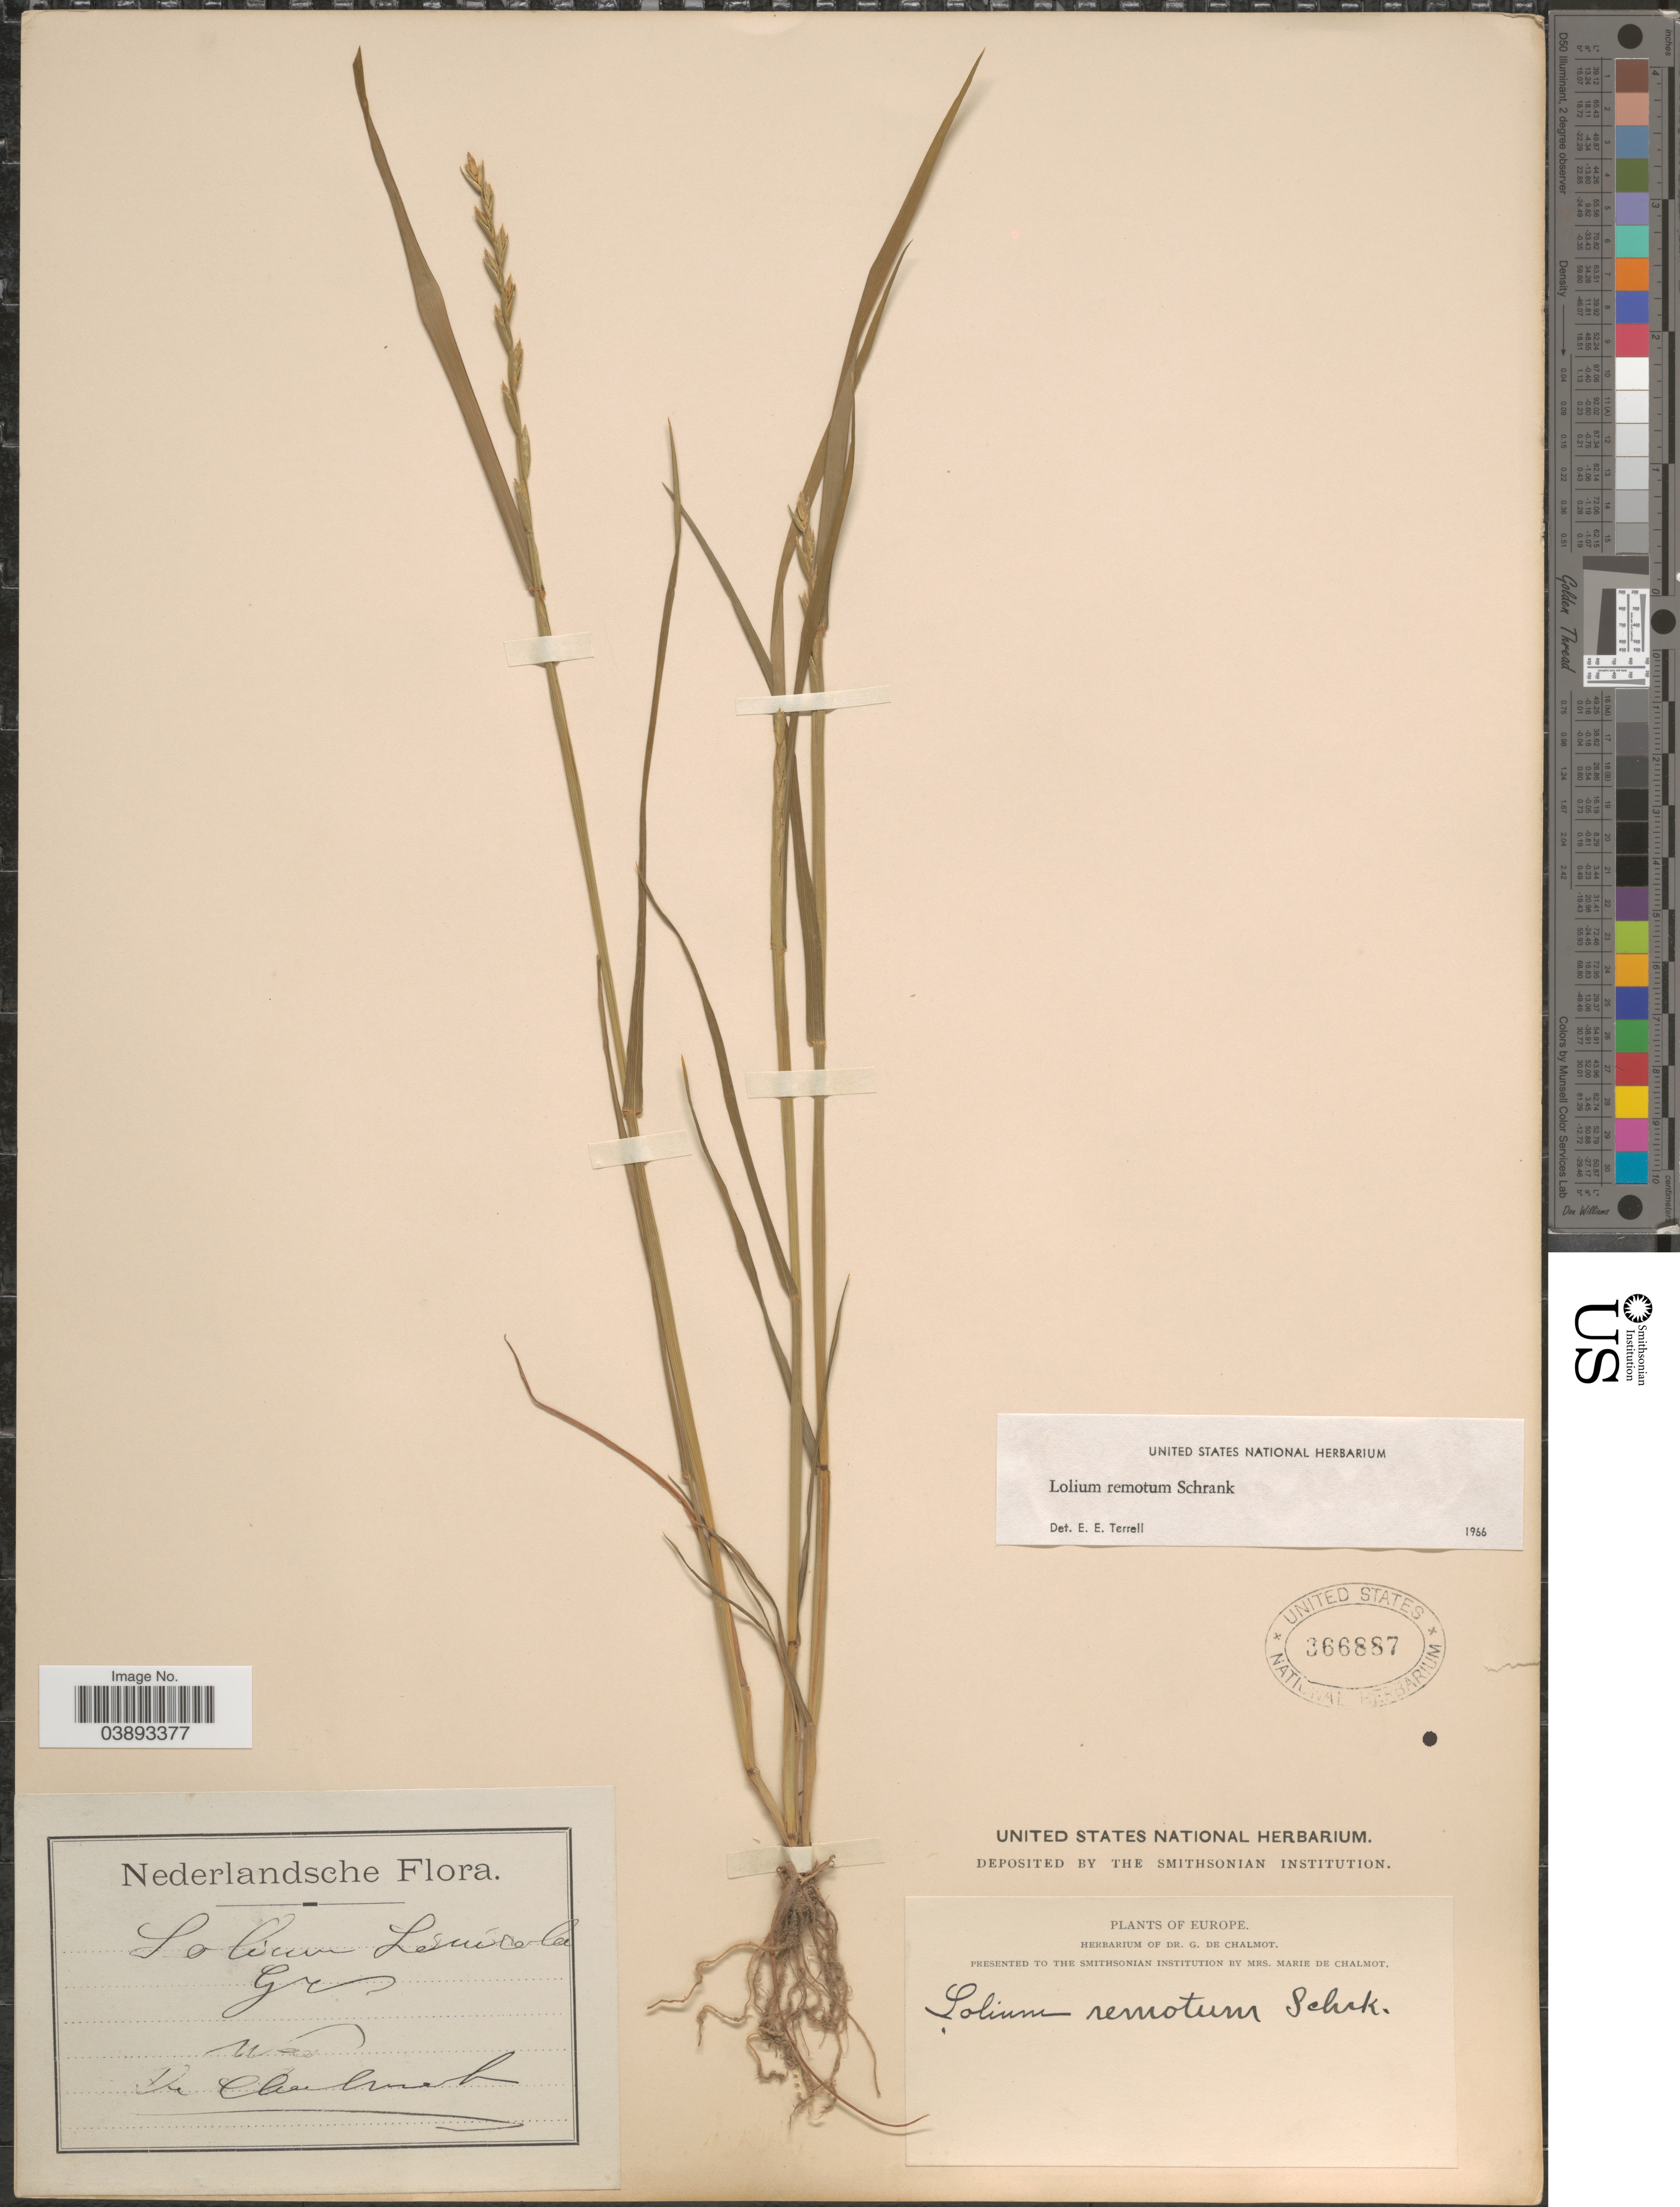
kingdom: Plantae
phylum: Tracheophyta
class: Liliopsida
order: Poales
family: Poaceae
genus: Lolium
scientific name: Lolium remotum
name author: Schrank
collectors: G. de Chalmot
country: Netherlands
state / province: Gelderland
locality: Nederlandsche. Wag.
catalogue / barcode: US 366887